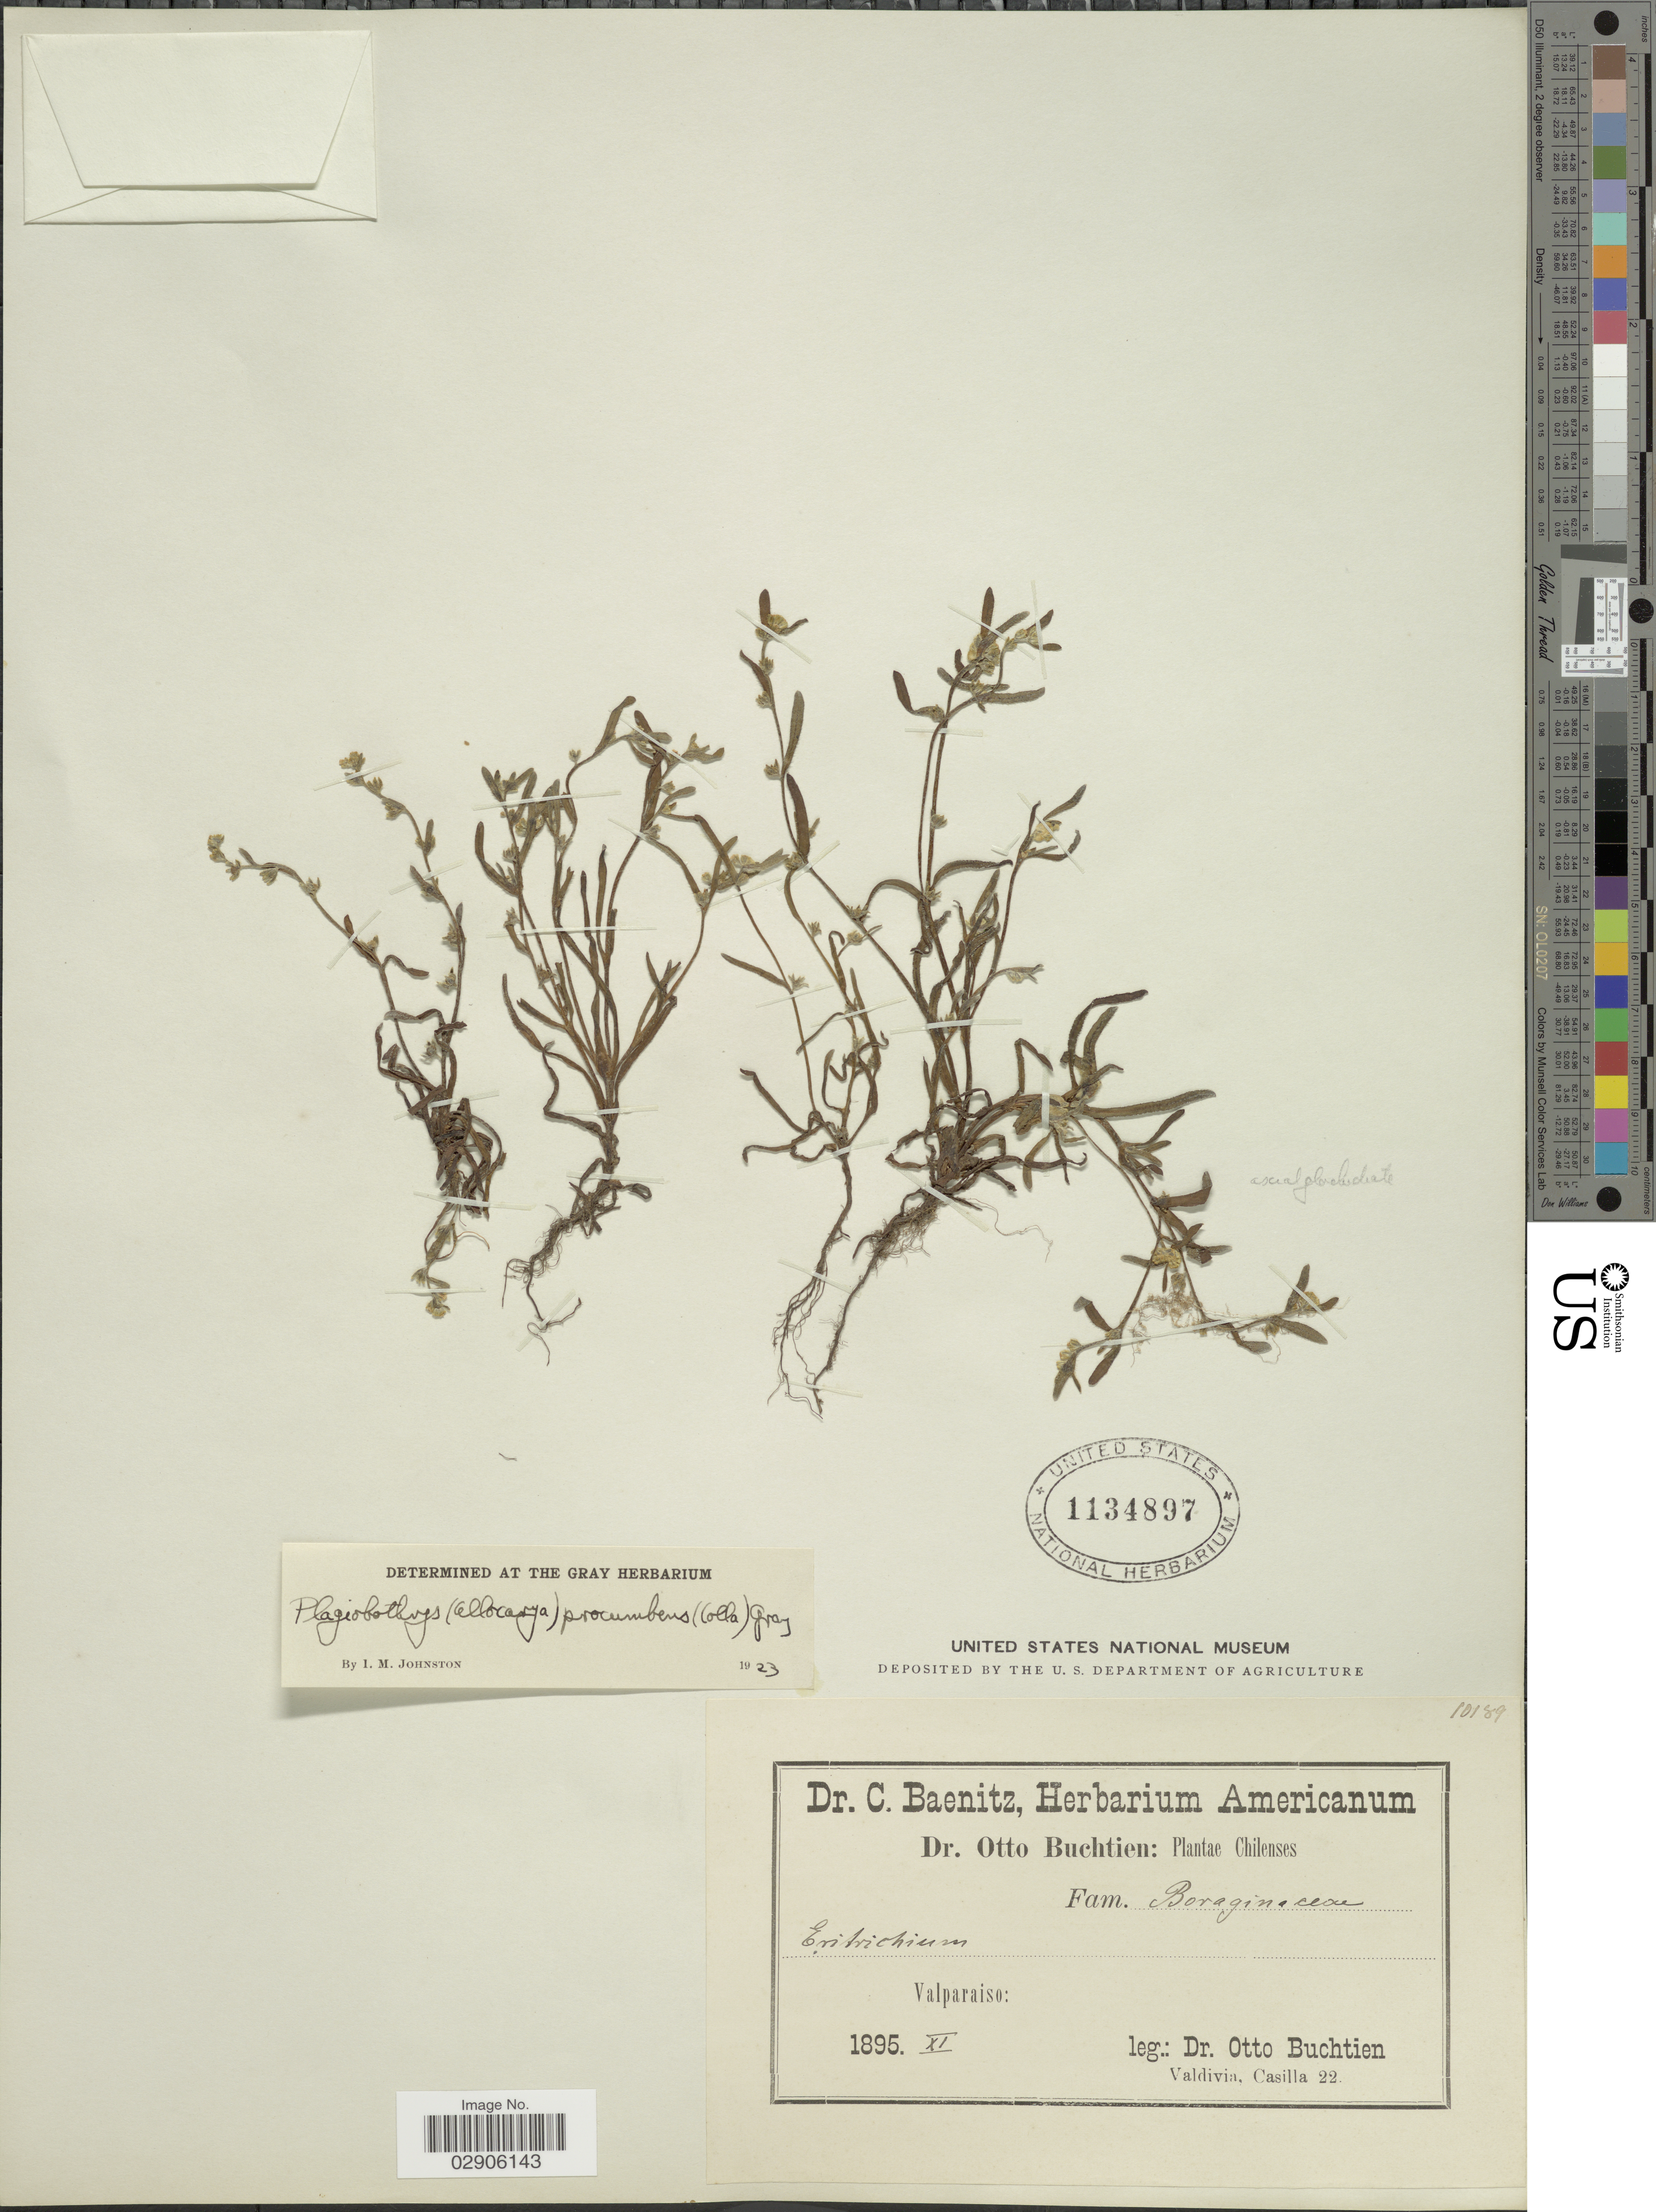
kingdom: Plantae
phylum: Tracheophyta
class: Magnoliopsida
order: Boraginales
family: Boraginaceae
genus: Plagiobothrys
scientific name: Plagiobothrys procumbens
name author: (Colla) Colla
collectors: O. Buchtien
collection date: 1895-11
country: Chile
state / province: Valparaíso (V)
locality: Chilenses, Valparaiso.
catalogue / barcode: US 1134897